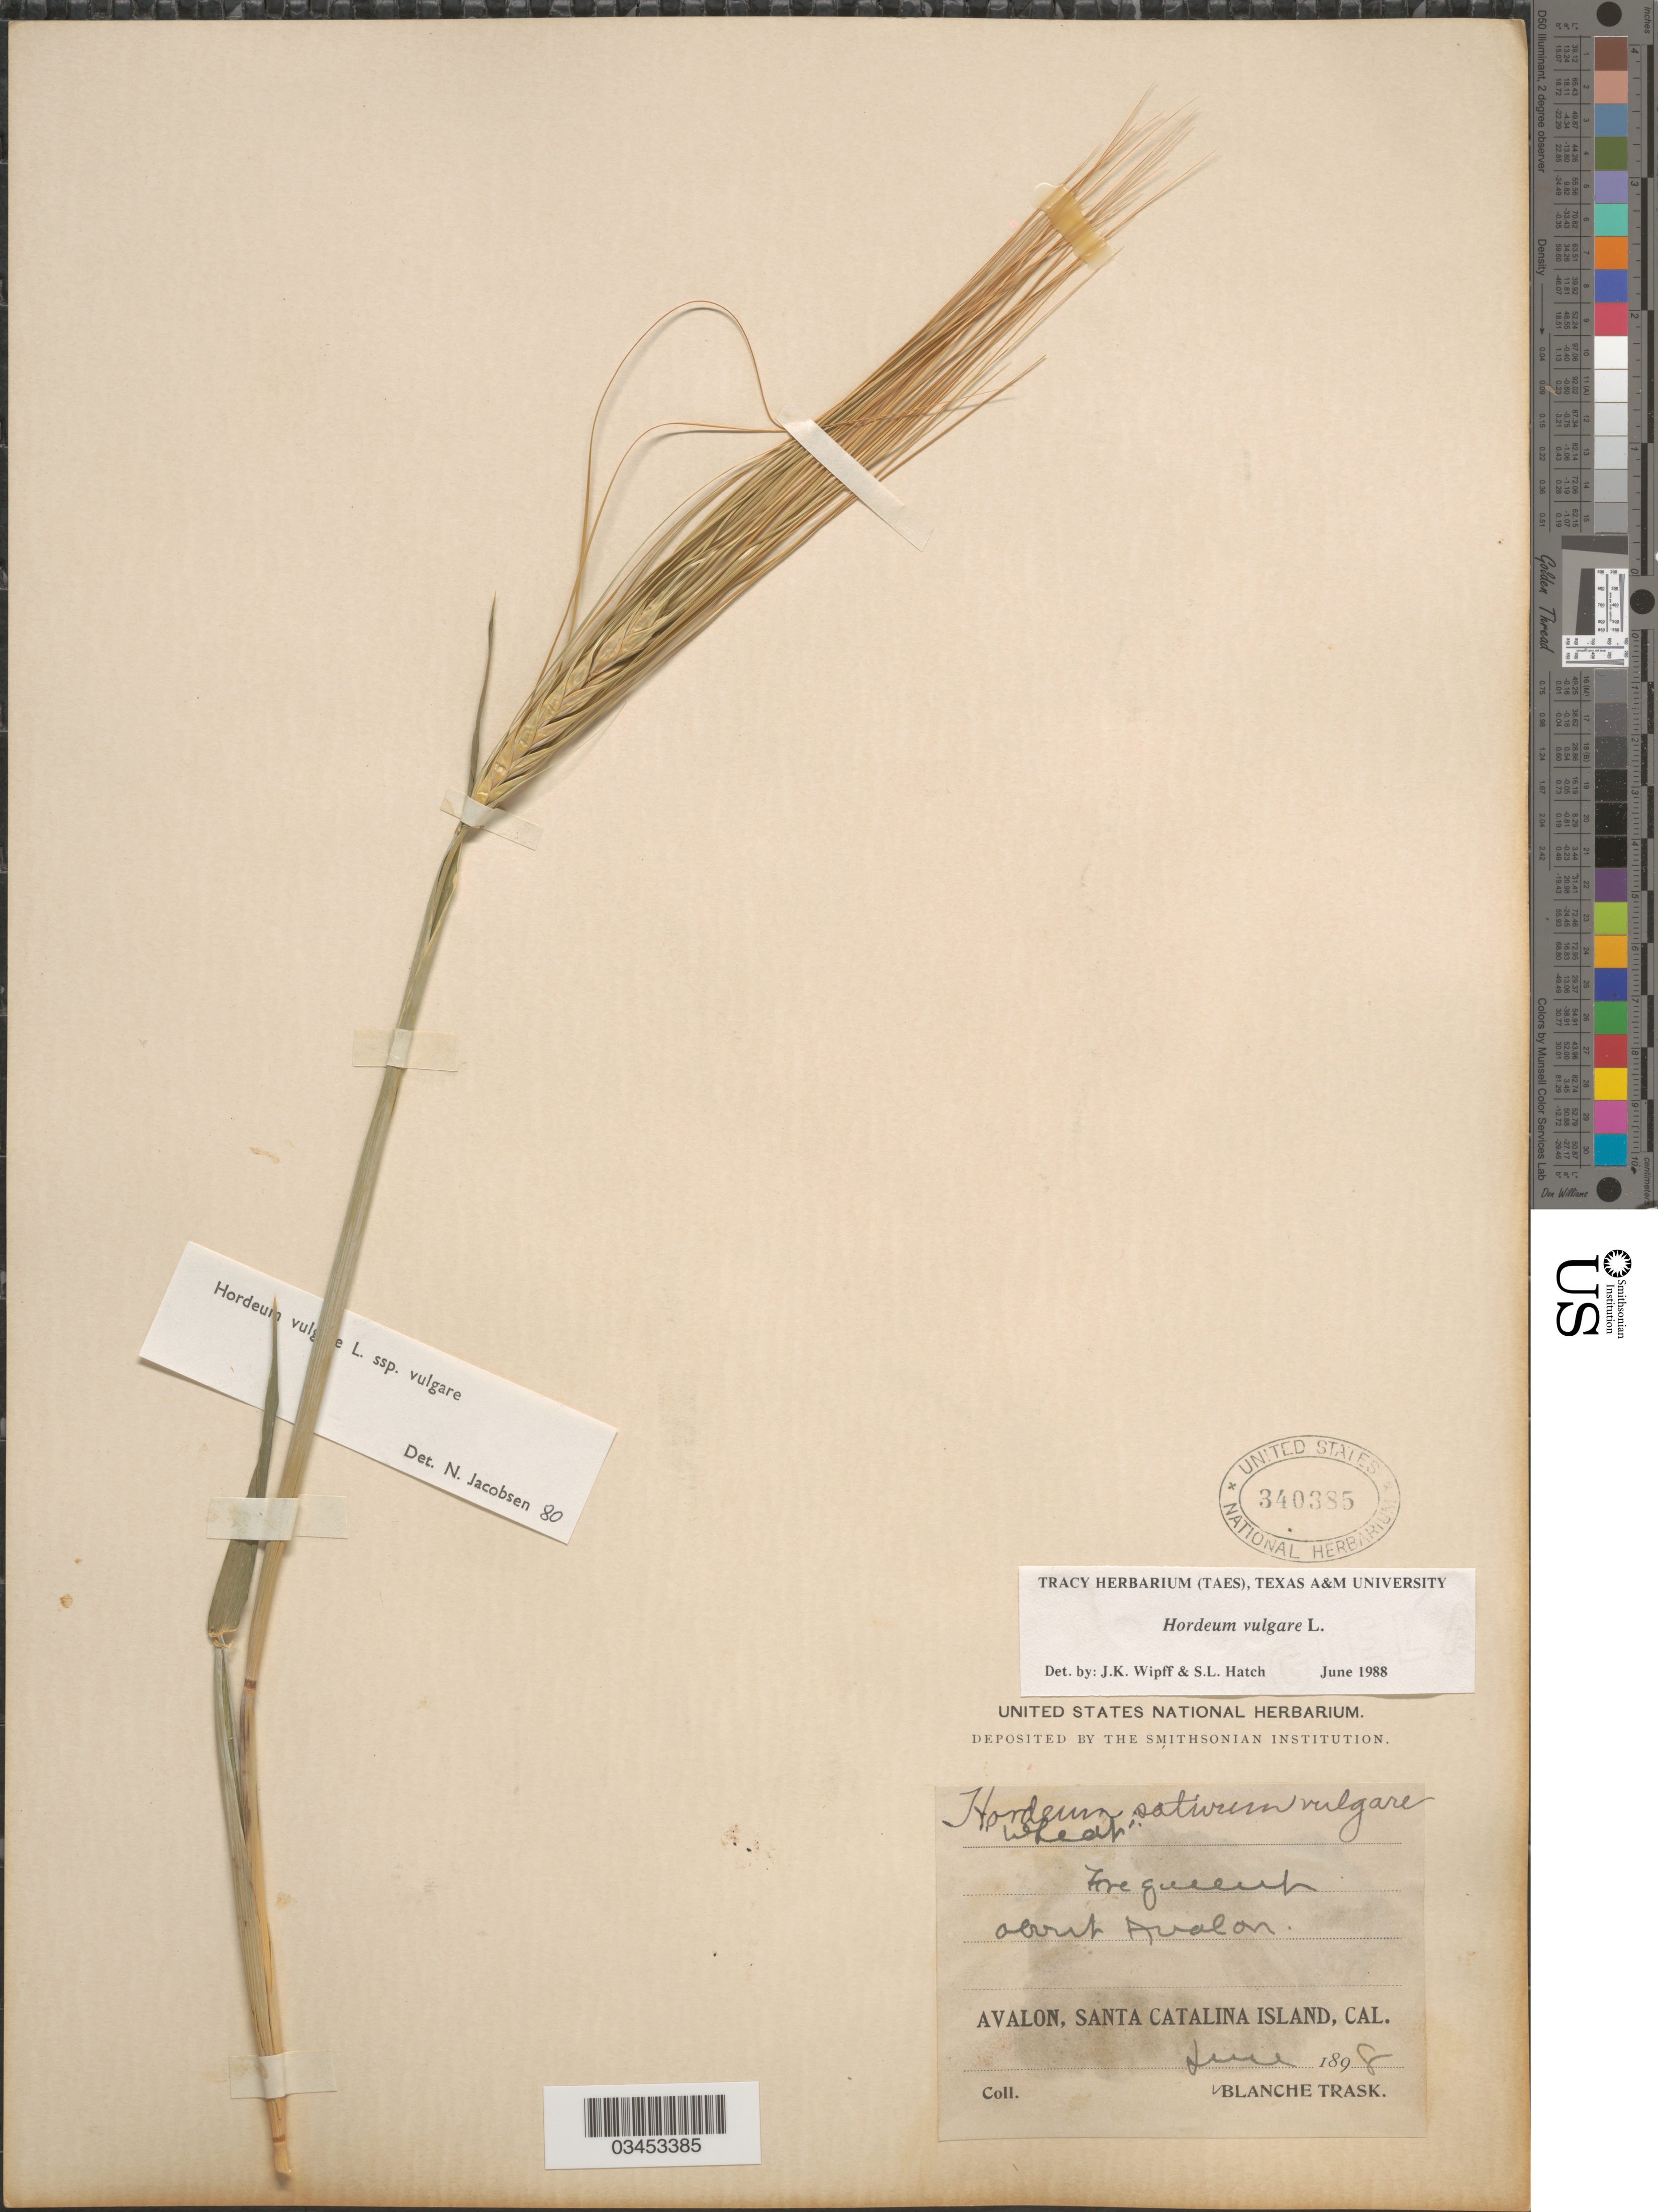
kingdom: Plantae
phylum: Tracheophyta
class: Liliopsida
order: Poales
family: Poaceae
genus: Hordeum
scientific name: Hordeum vulgare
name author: L.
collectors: B. Trask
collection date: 1898-06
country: United States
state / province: California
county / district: Los Angeles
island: Santa Catalina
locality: Avalon, Santa Catalina Island.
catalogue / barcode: US 340385